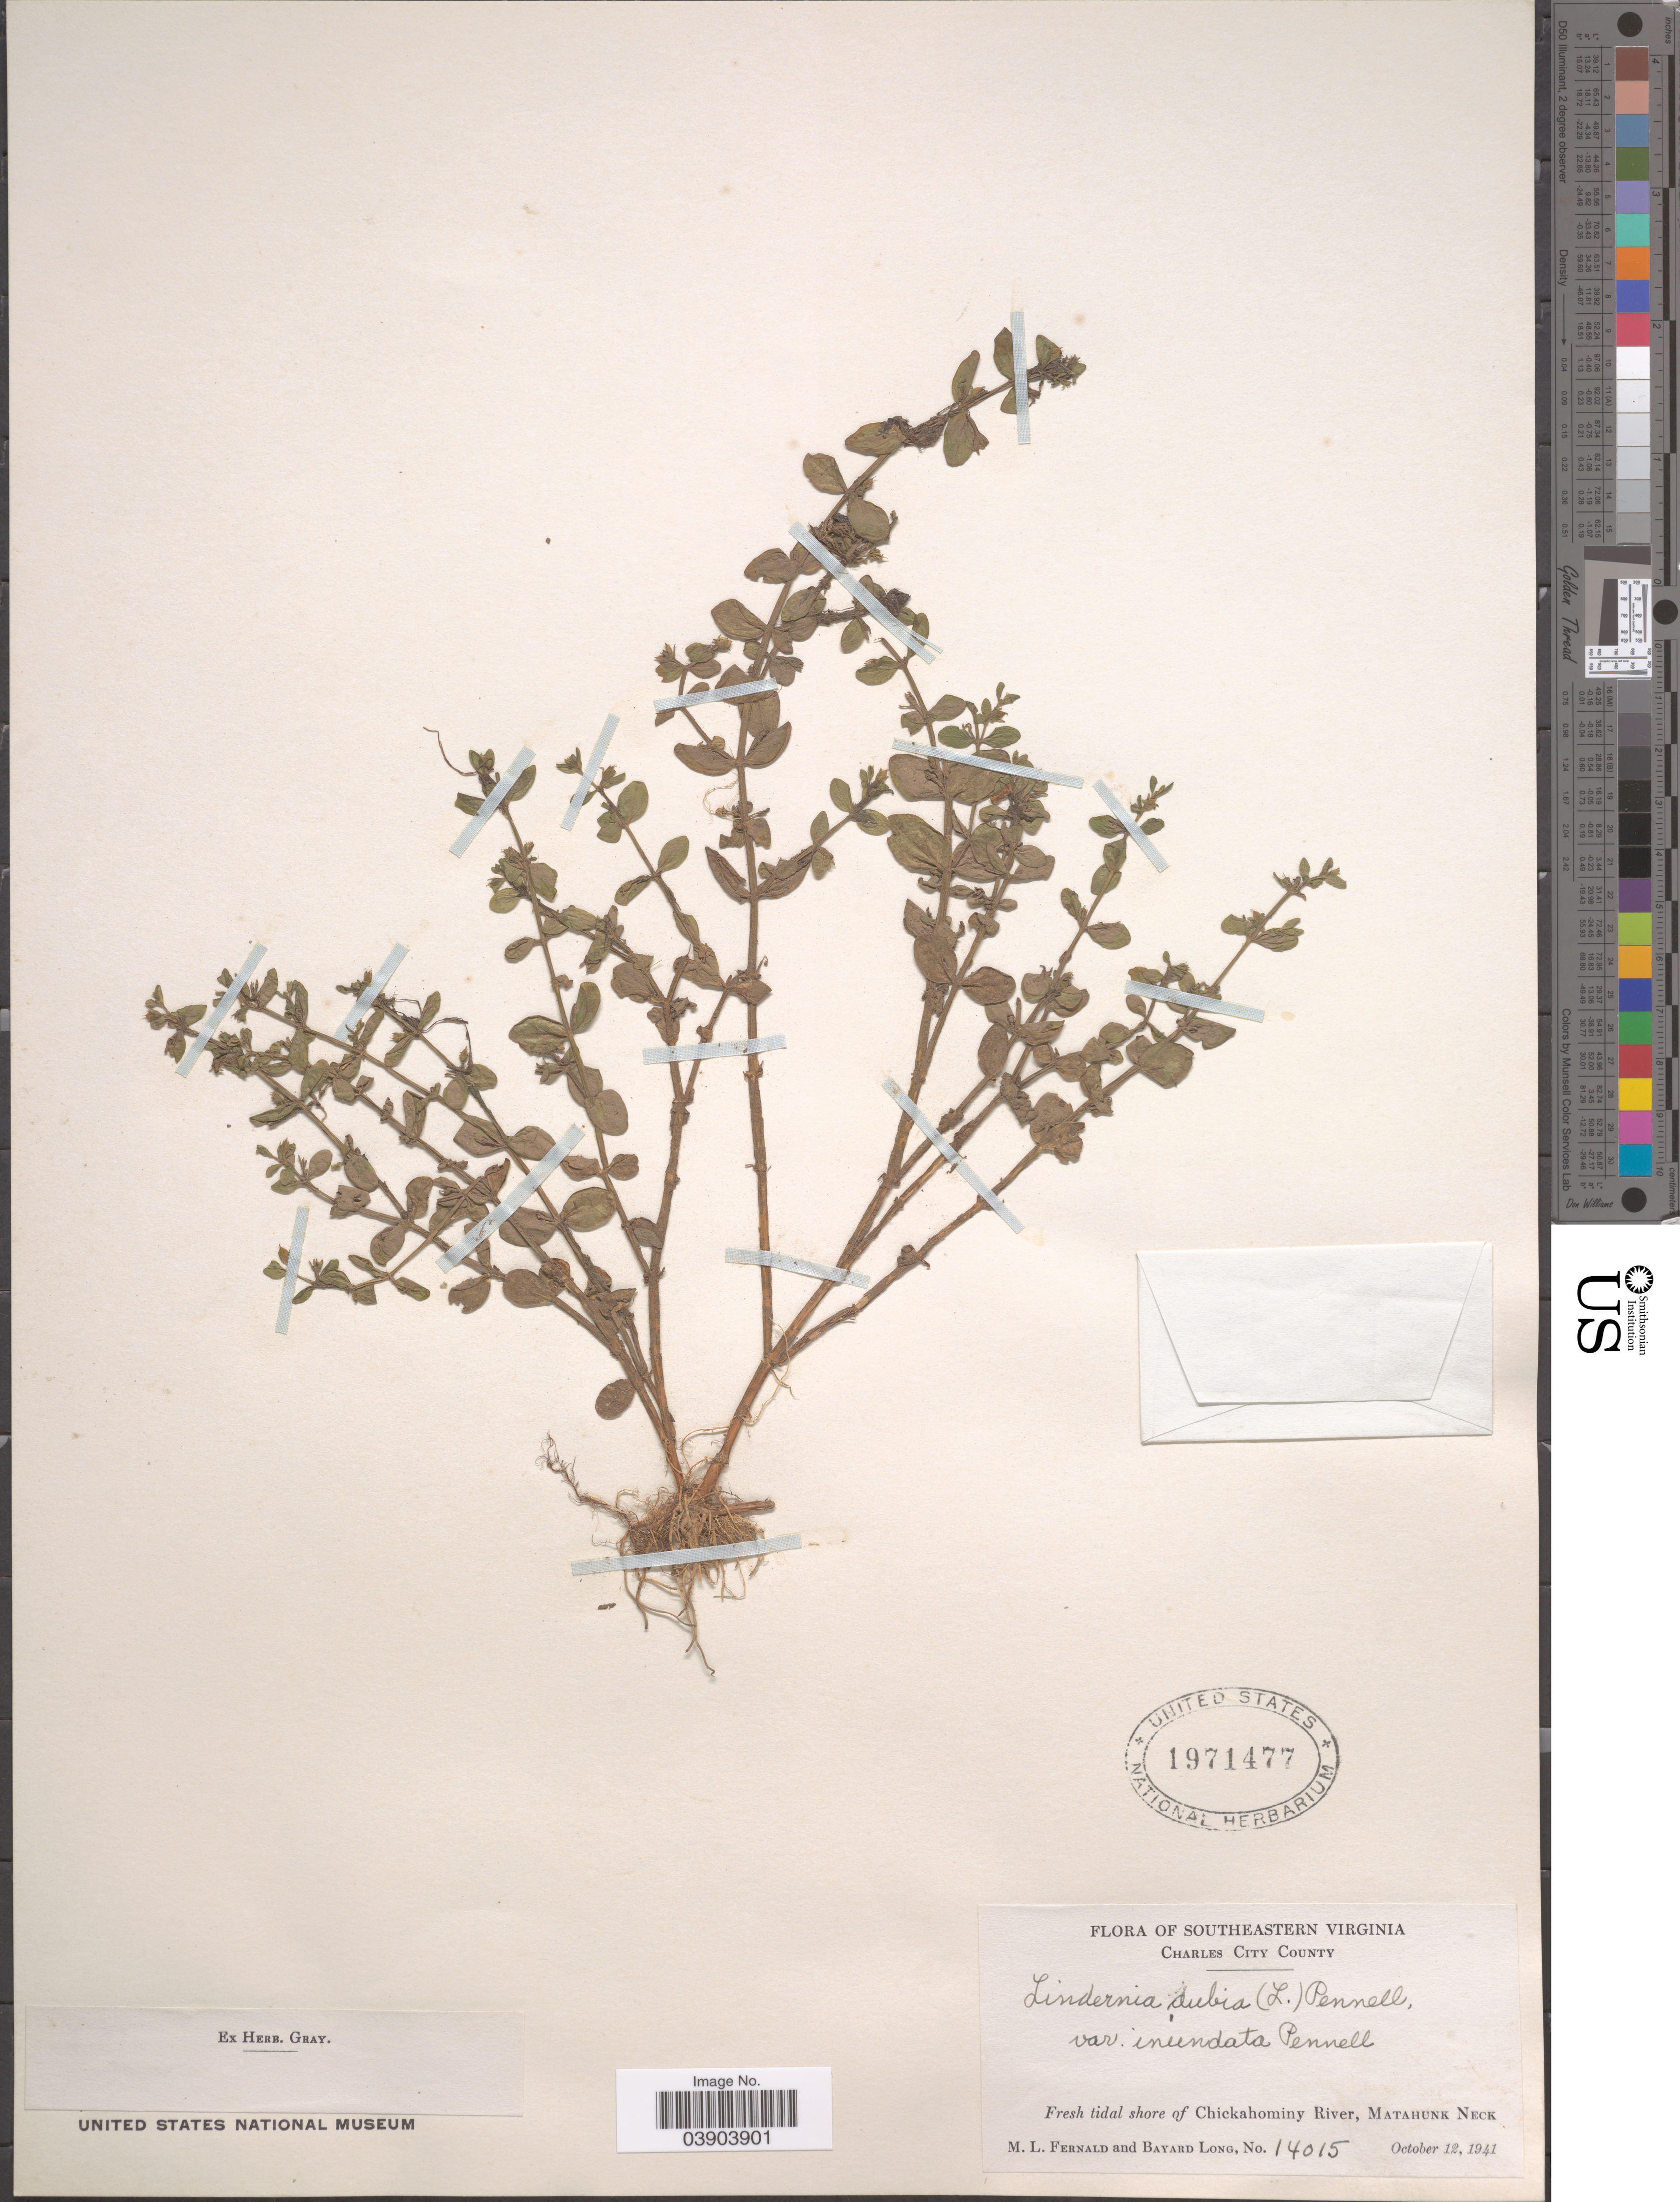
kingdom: Plantae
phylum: Tracheophyta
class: Magnoliopsida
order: Lamiales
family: Linderniaceae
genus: Lindernia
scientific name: Lindernia dubia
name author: (L.) Pennell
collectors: M. L. Fernald & B. Long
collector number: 14015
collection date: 1941-10-12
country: United States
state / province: Virginia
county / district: Charles City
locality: Southeastern Virginia. Charles City County. Fresh tidal shore of Chickahominy River, Matahunk Neck.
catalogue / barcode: US 1971477